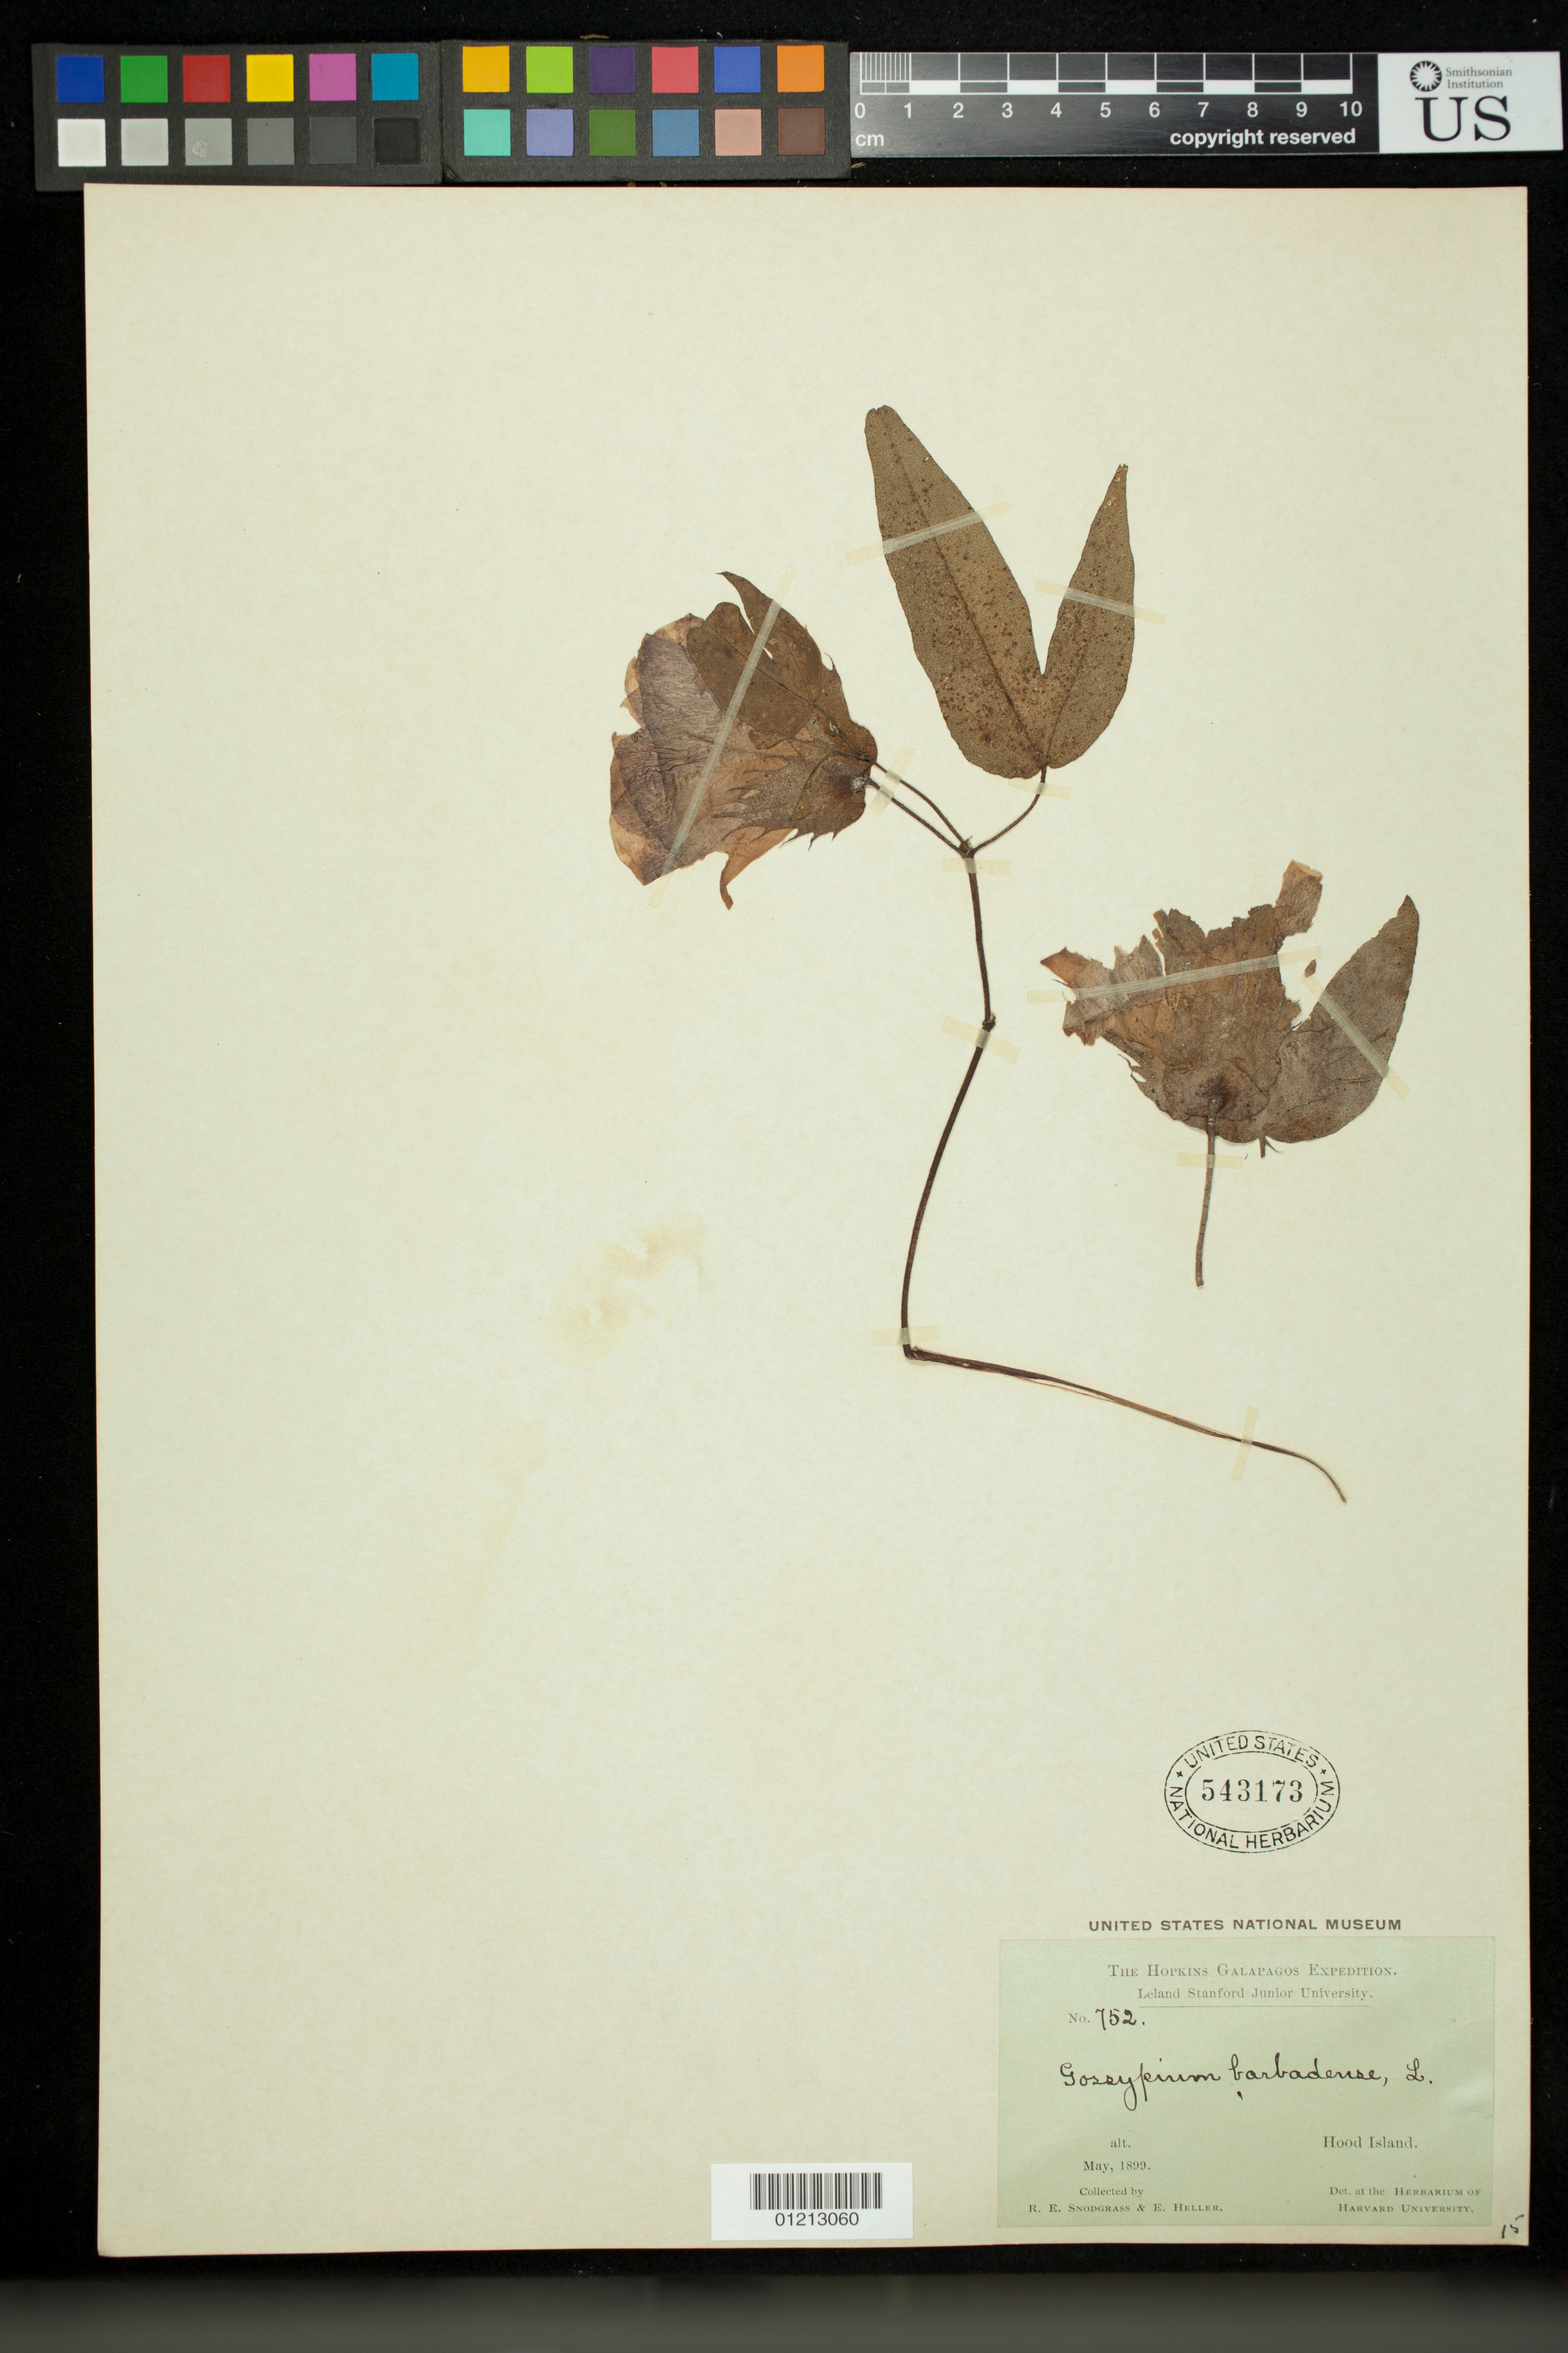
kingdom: Plantae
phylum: Tracheophyta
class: Magnoliopsida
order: Malvales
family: Malvaceae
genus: Gossypium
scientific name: Gossypium barbadense var. darwinii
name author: (G. Watt) J.B. Hutch.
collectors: R. E. Snodgrass & E. Heller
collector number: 752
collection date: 1899-05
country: Ecuador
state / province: Colón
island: Españiola [Hood]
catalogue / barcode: US 543173